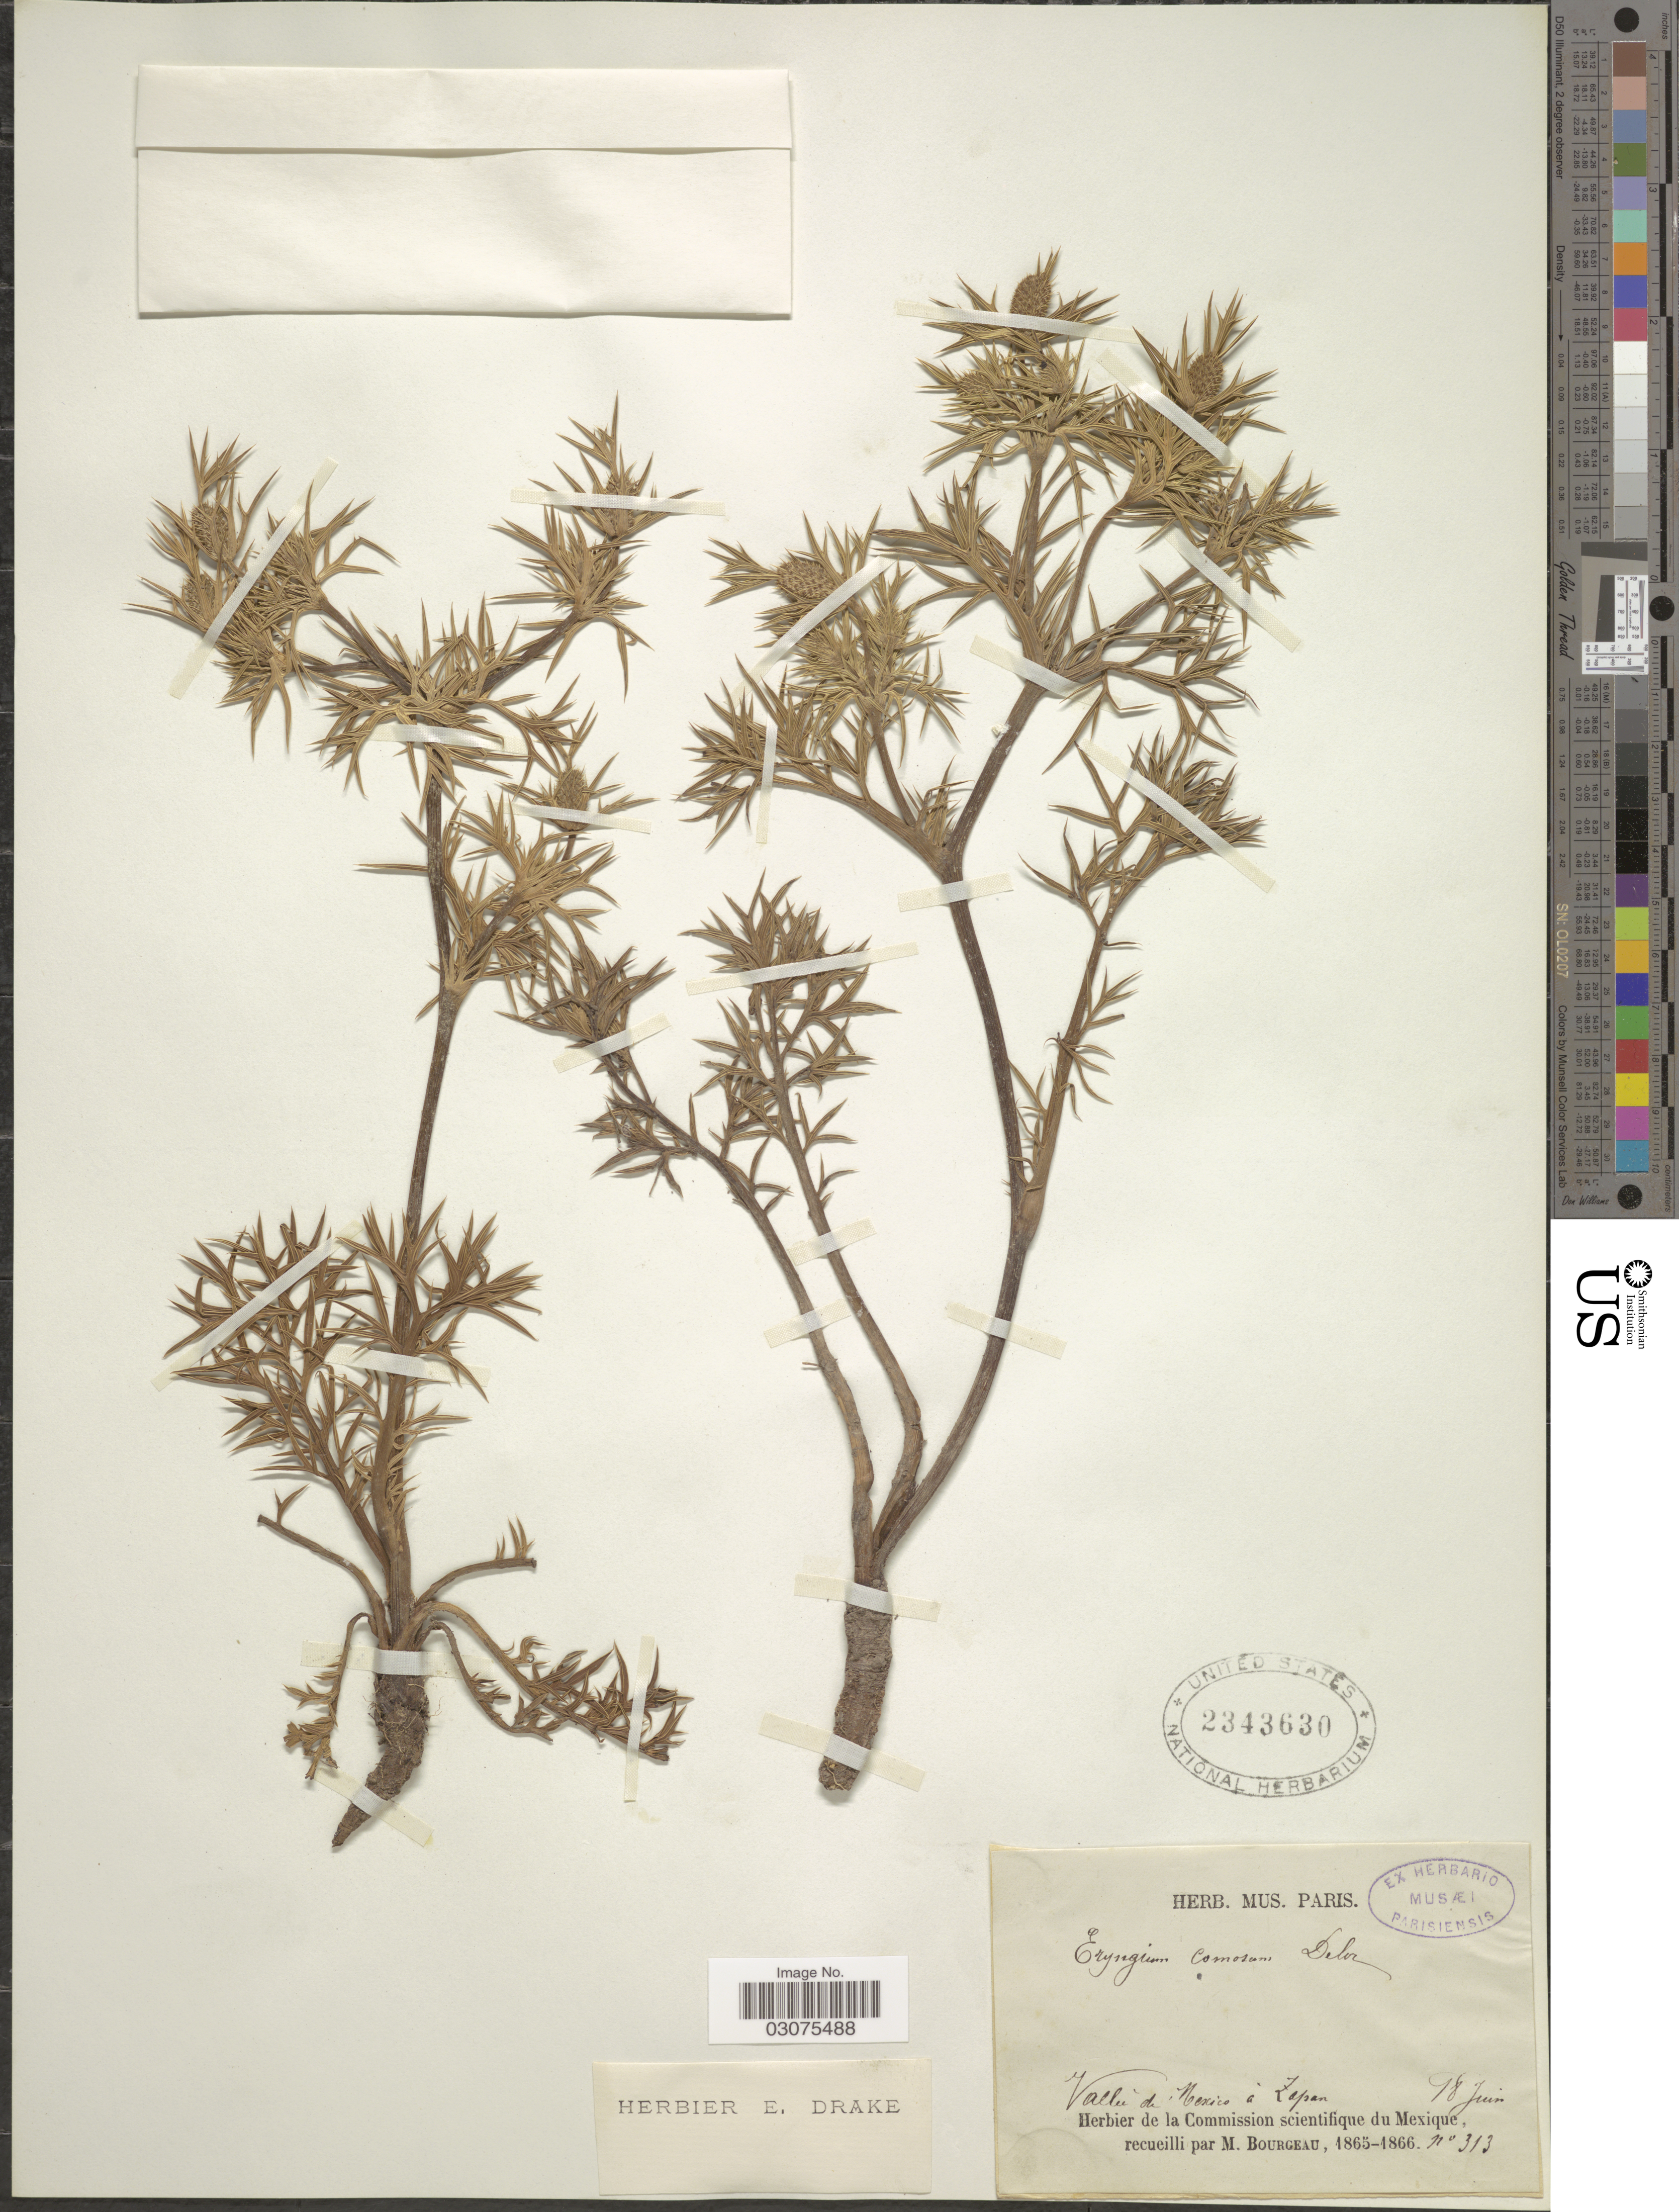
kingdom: Plantae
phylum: Tracheophyta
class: Magnoliopsida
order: Apiales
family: Apiaceae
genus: Eryngium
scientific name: Eryngium comosum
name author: F. Delaroche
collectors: ex herb. Mus. Paris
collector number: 313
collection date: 1865-06-18/1866-06-18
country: Mexico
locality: Vallée de Mexico á Zapan.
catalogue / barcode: US 2343630